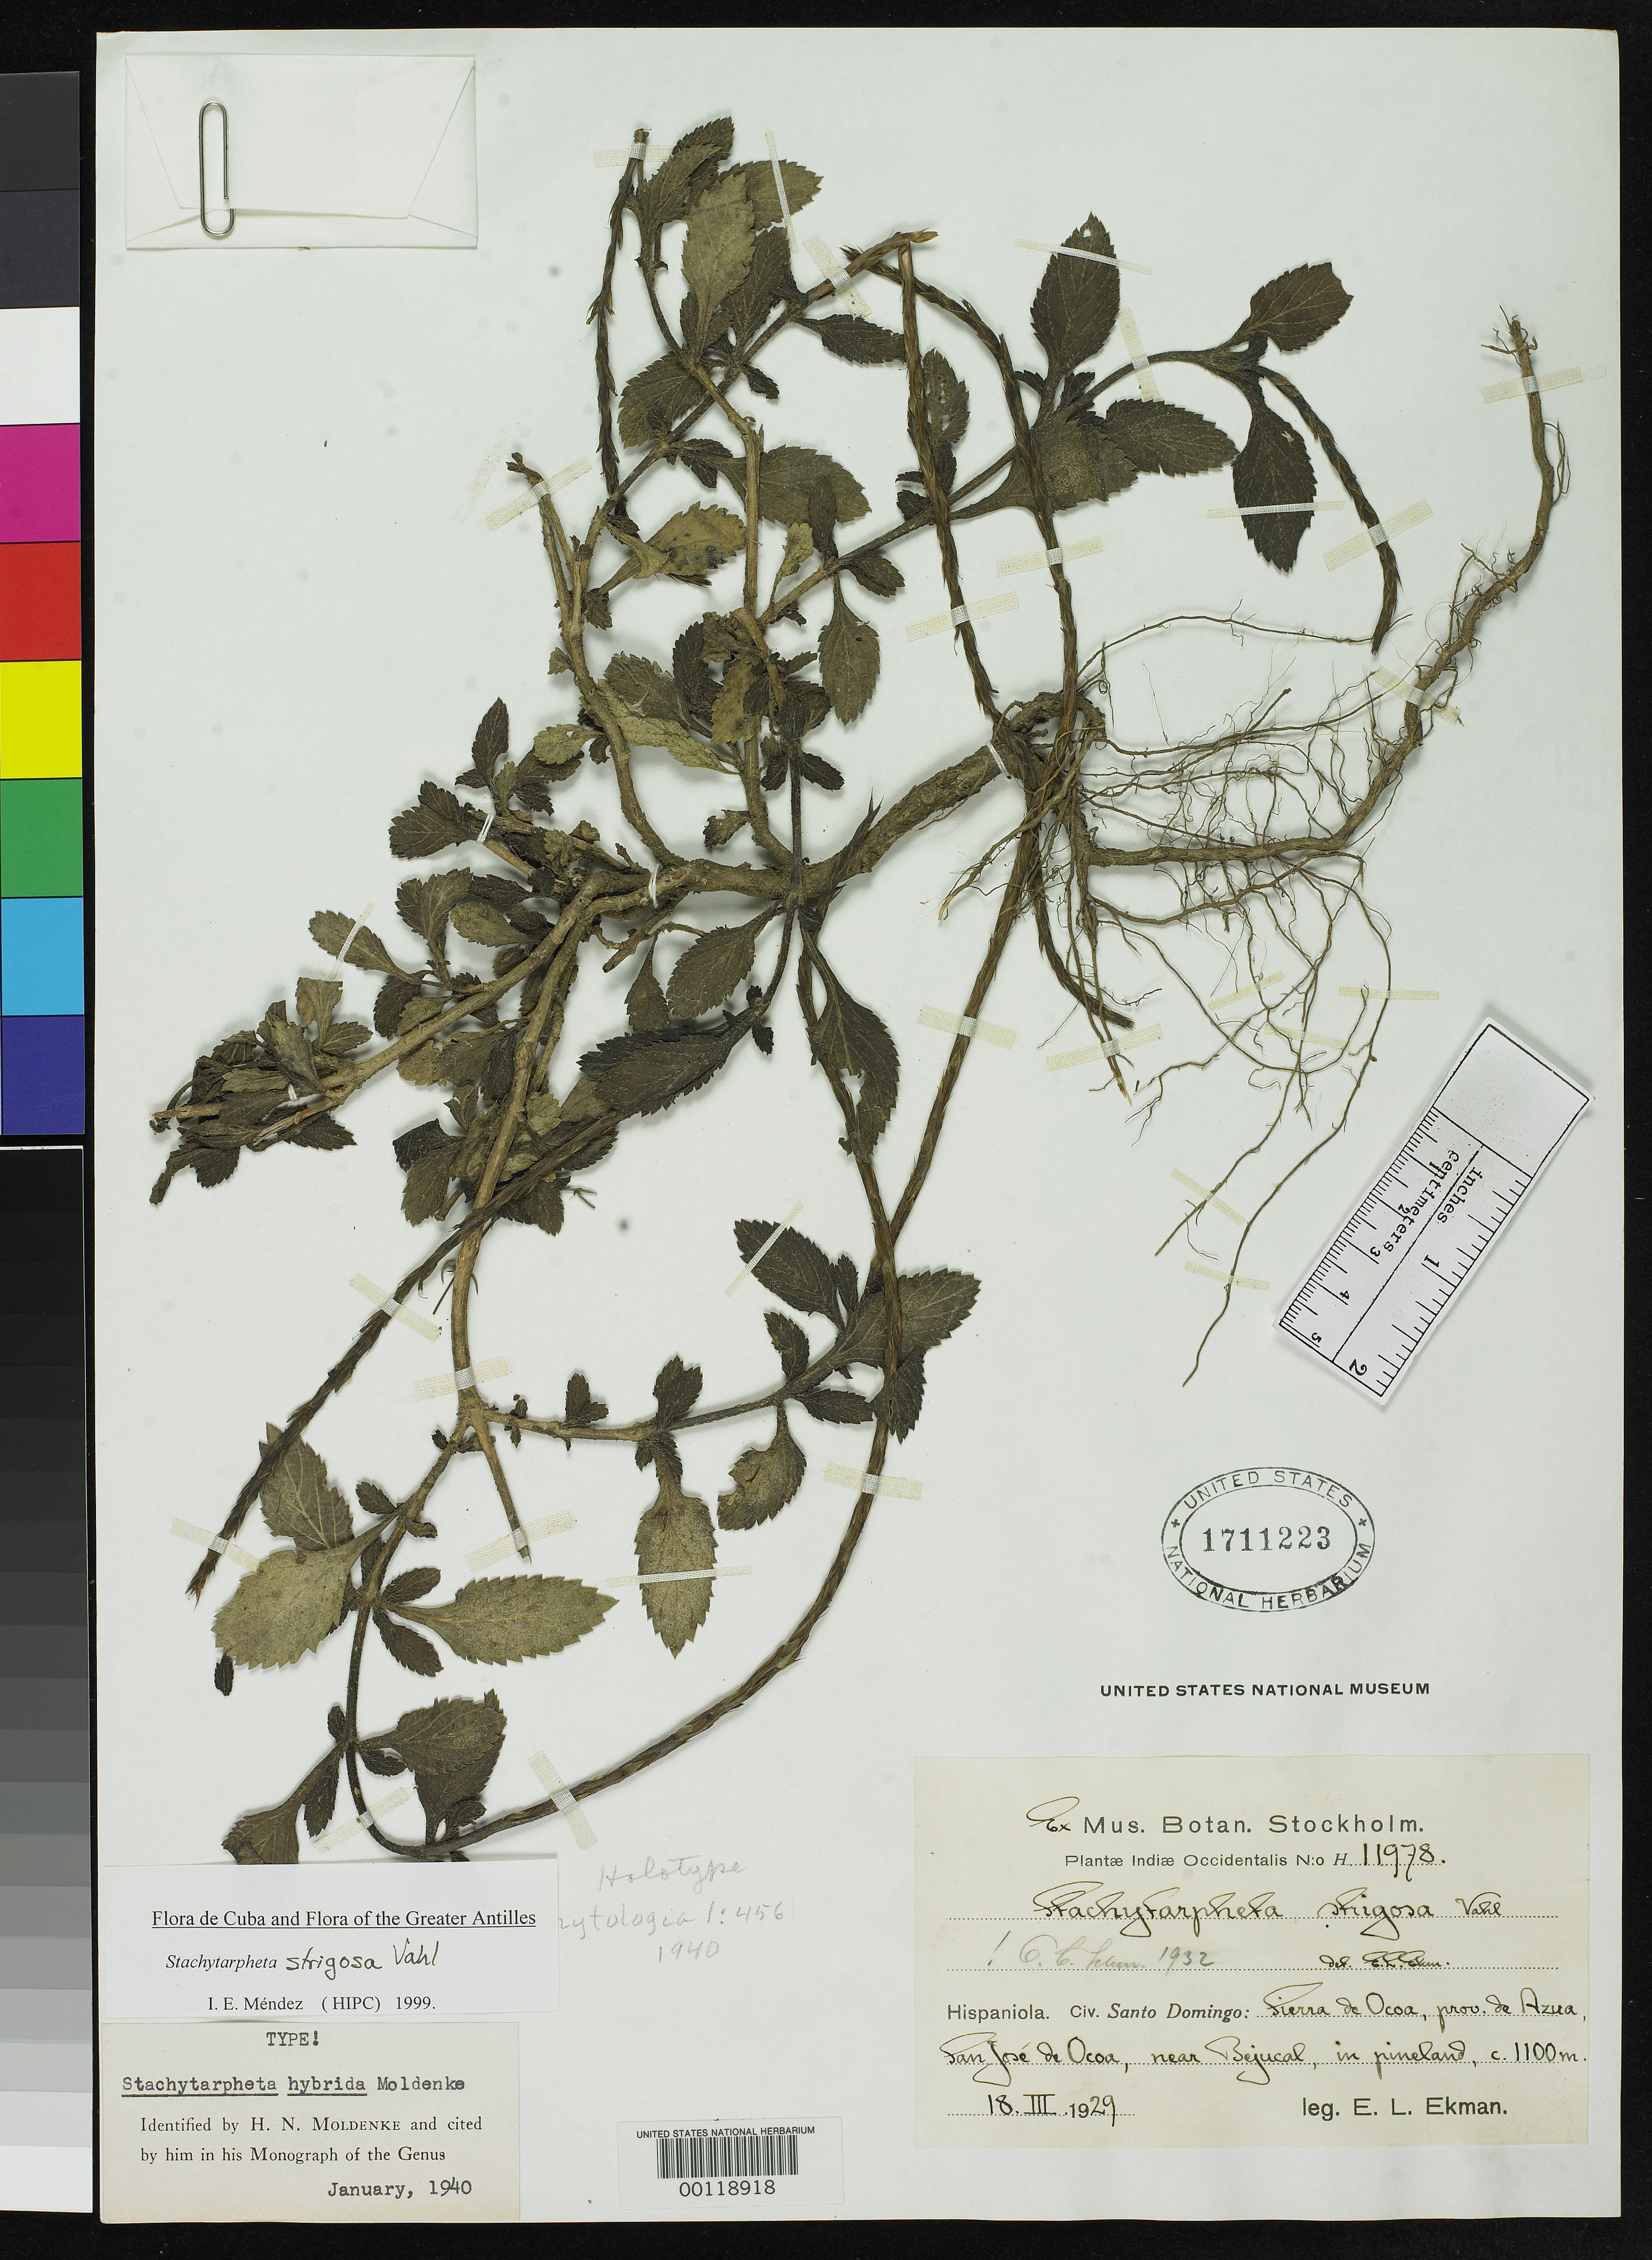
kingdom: Plantae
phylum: Tracheophyta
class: Magnoliopsida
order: Lamiales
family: Verbenaceae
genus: Stachytarpheta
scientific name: Stachytarpheta x hybrida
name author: Moldenke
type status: Holotype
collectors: E. L. Ekman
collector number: H 11978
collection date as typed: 18 Mar 1929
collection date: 1929-03-18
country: Dominican Republic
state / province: Azua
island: Hispaniola Island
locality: Sierra de Ocoa, San Jose de Ocoa, near Bejucal.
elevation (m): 1100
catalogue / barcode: US 1711223